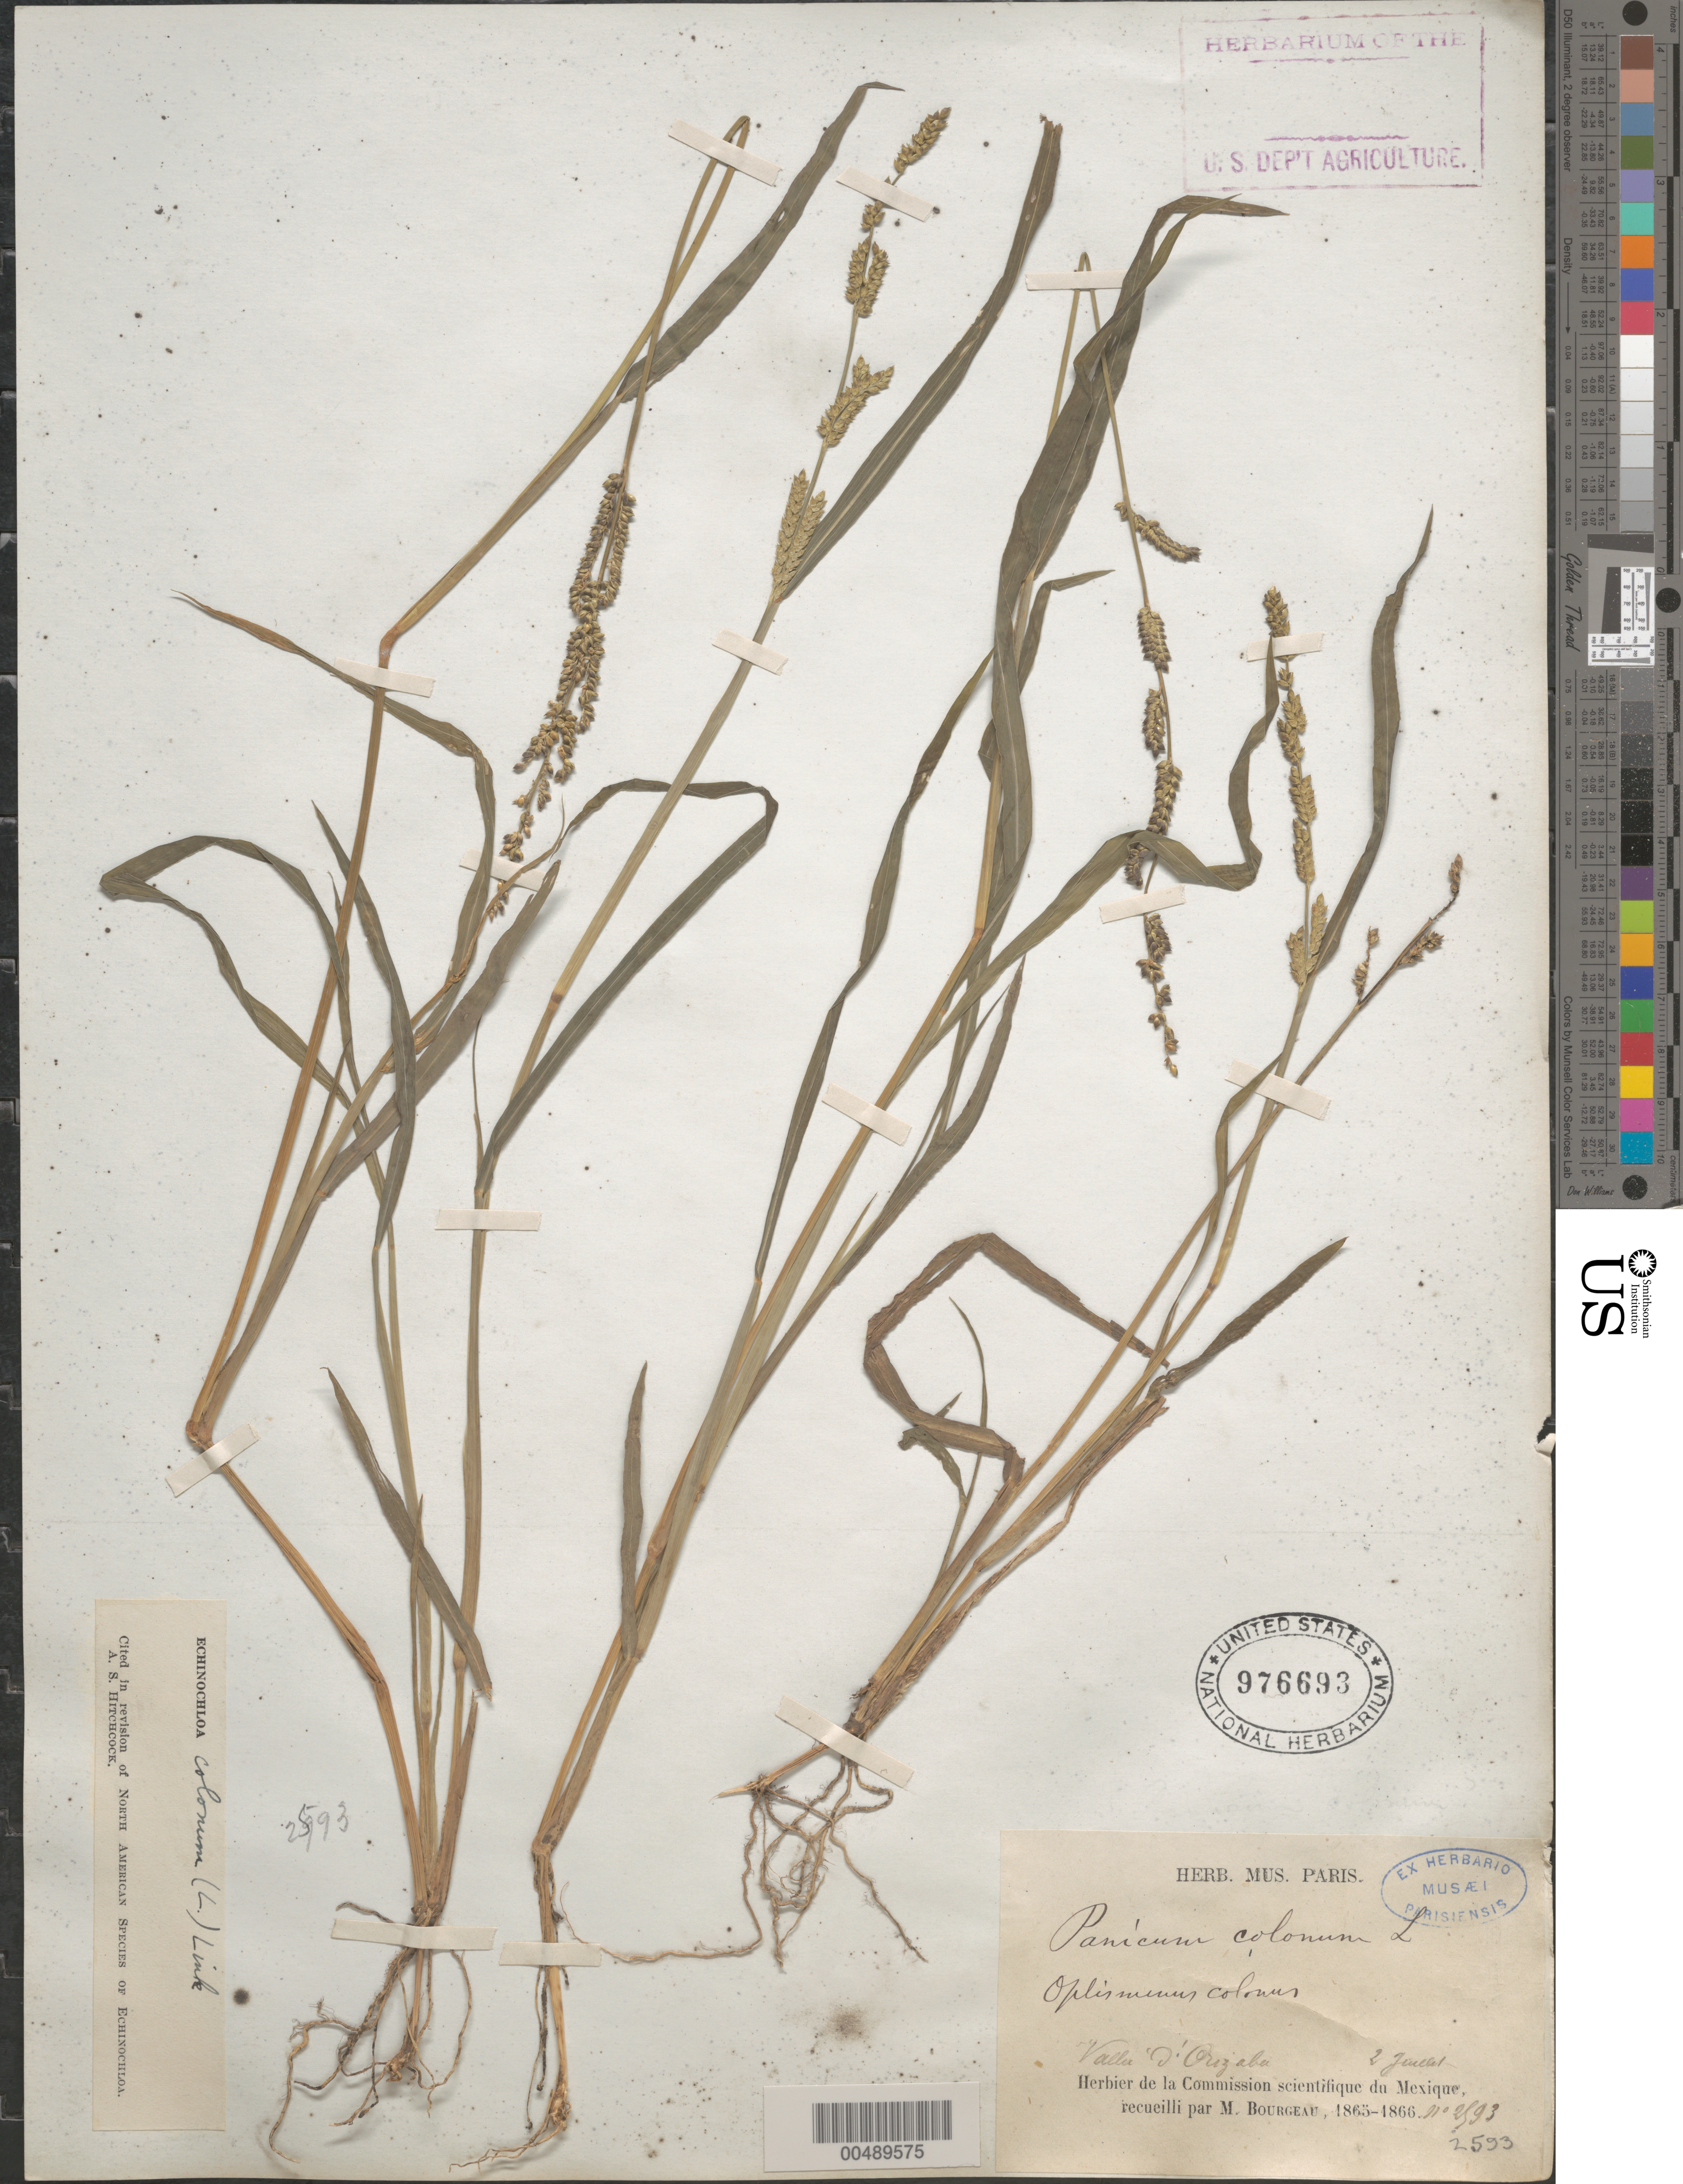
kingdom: Plantae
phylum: Tracheophyta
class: Liliopsida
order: Poales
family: Poaceae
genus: Echinochloa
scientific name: Echinochloa colona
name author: (L.) Link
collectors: E. Bourgeau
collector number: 2593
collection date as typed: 2 Jun 1865 or 2 Jun 1866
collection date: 1865-06-02 or 1866-06-02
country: Mexico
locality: Valley of Orizaba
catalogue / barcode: US 976693